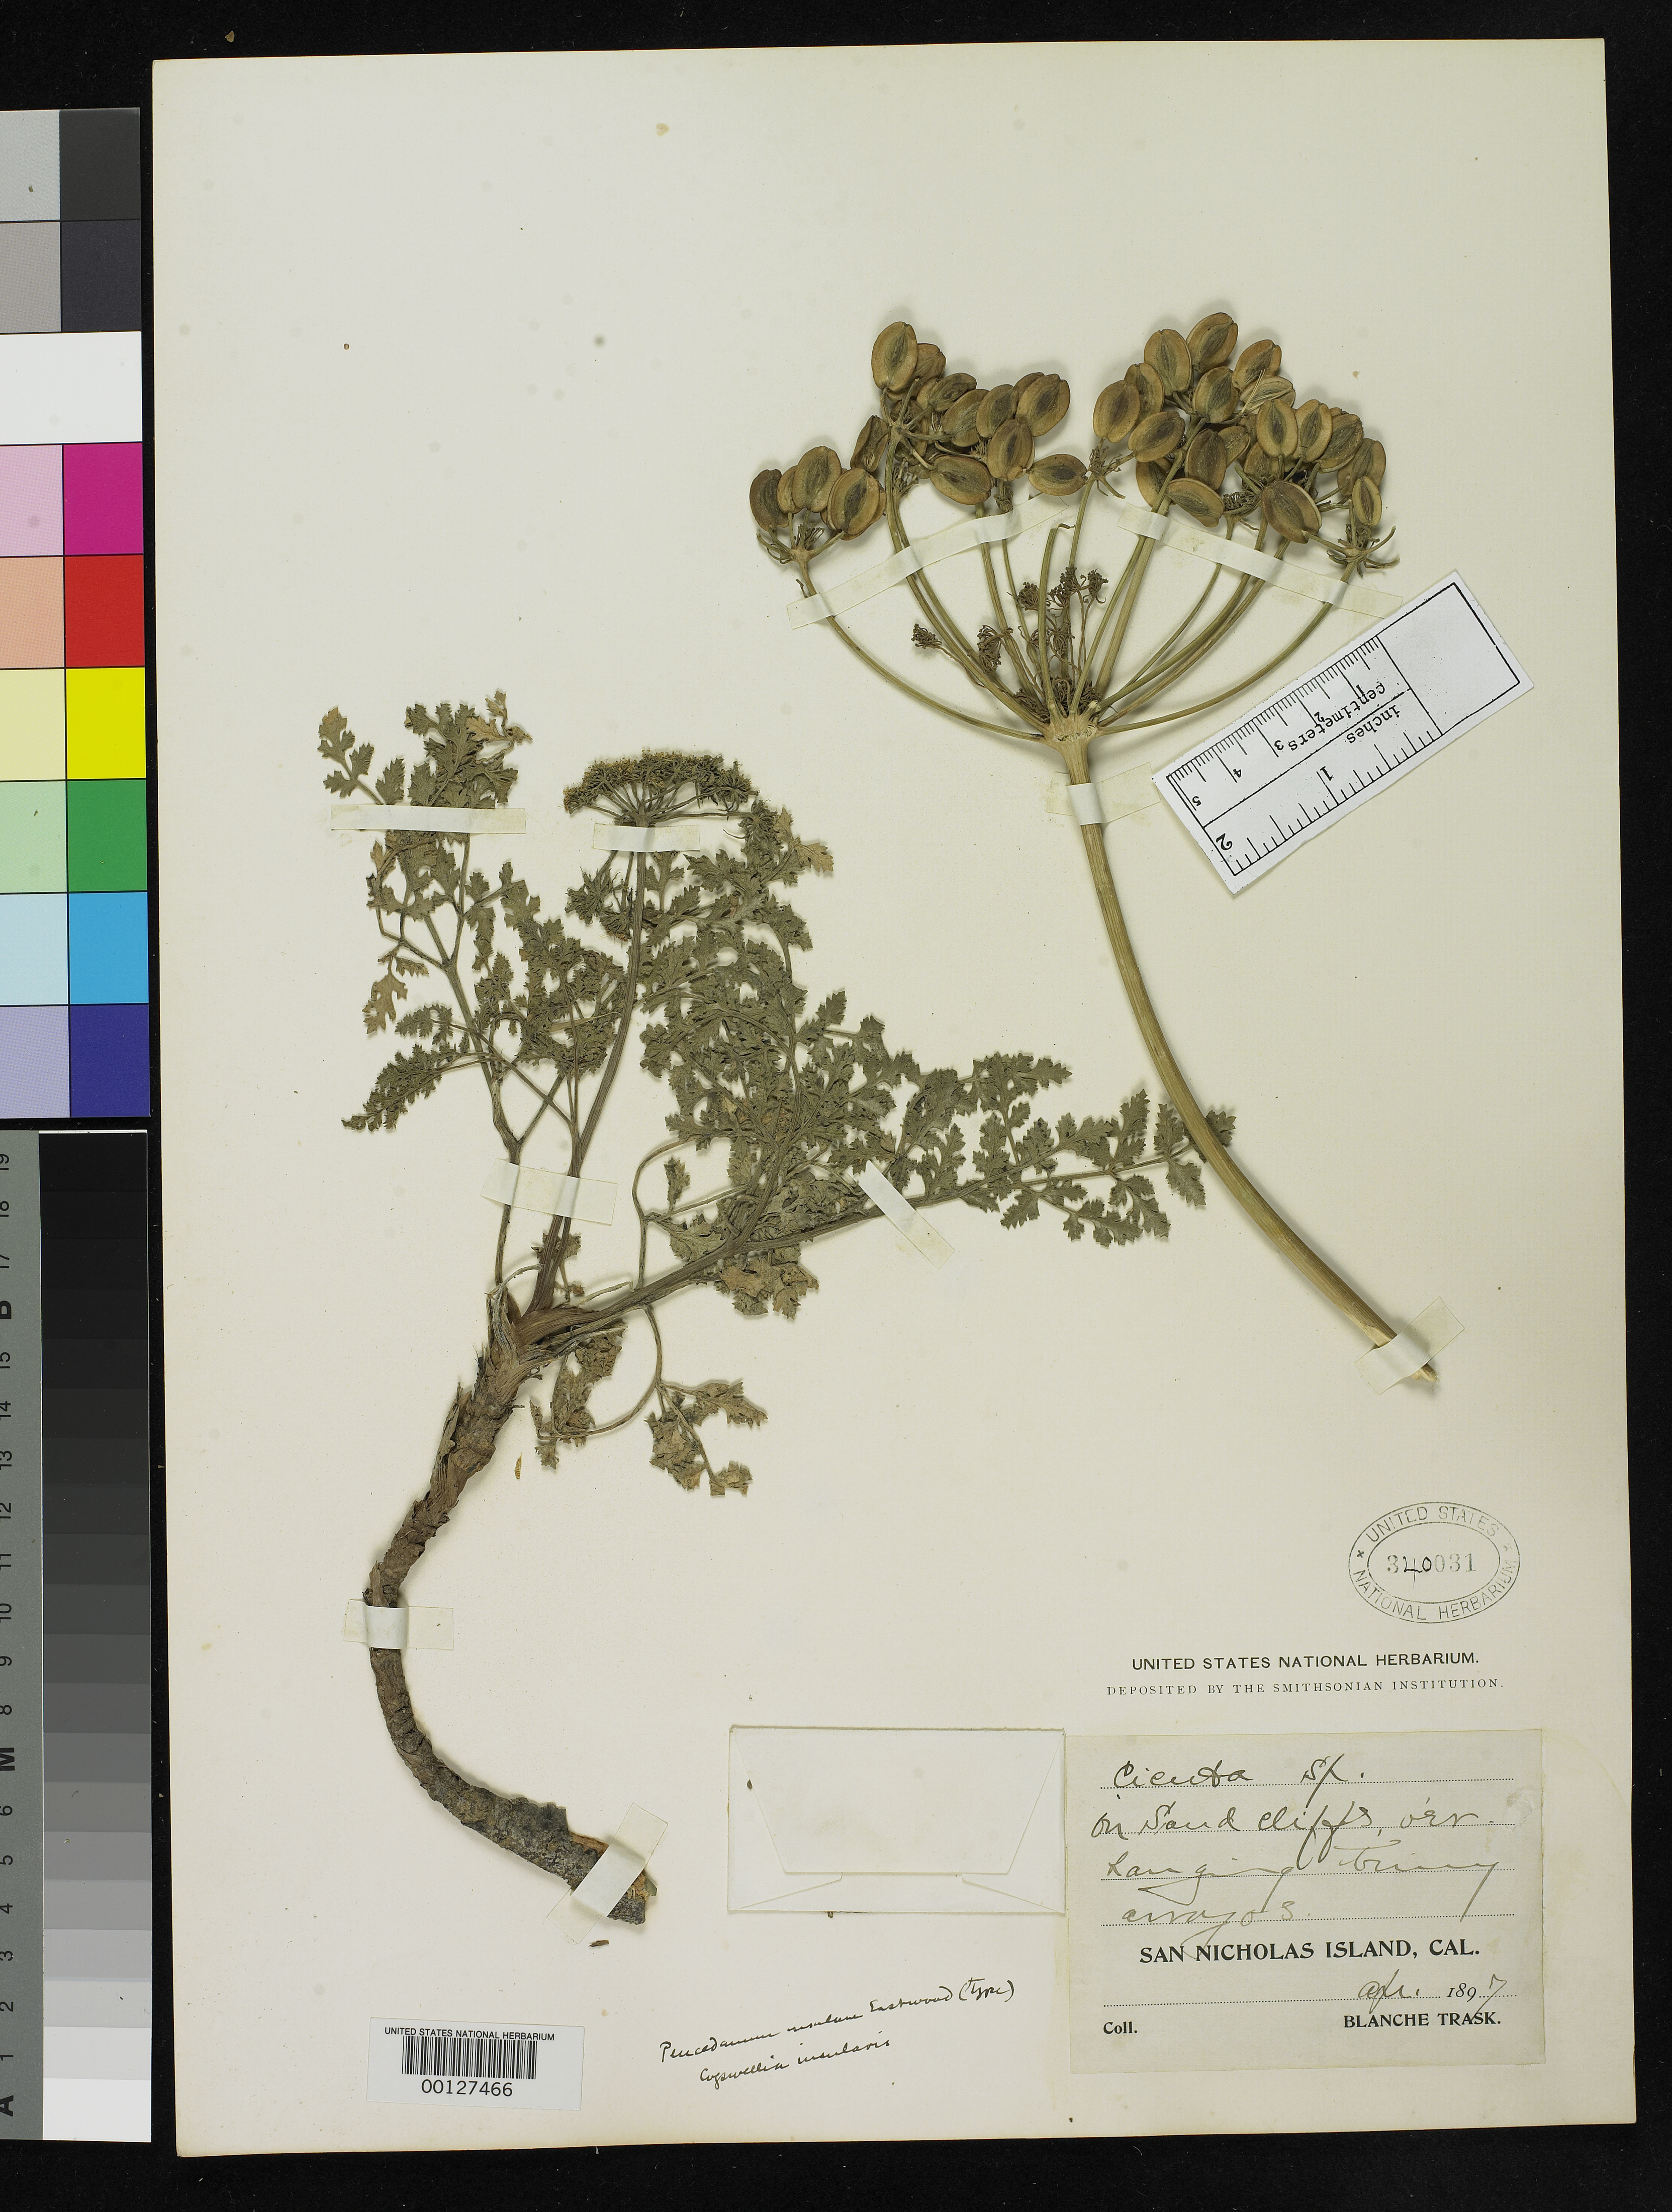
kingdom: Plantae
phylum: Tracheophyta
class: Magnoliopsida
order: Apiales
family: Apiaceae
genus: Peucedanum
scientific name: Peucedanum insulare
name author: Eastw.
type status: Type Collection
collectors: B. Trask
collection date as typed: Apr 1897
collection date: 1897-04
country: United States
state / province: California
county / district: Ventura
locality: Near San Nicolas Island.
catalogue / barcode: US 340031